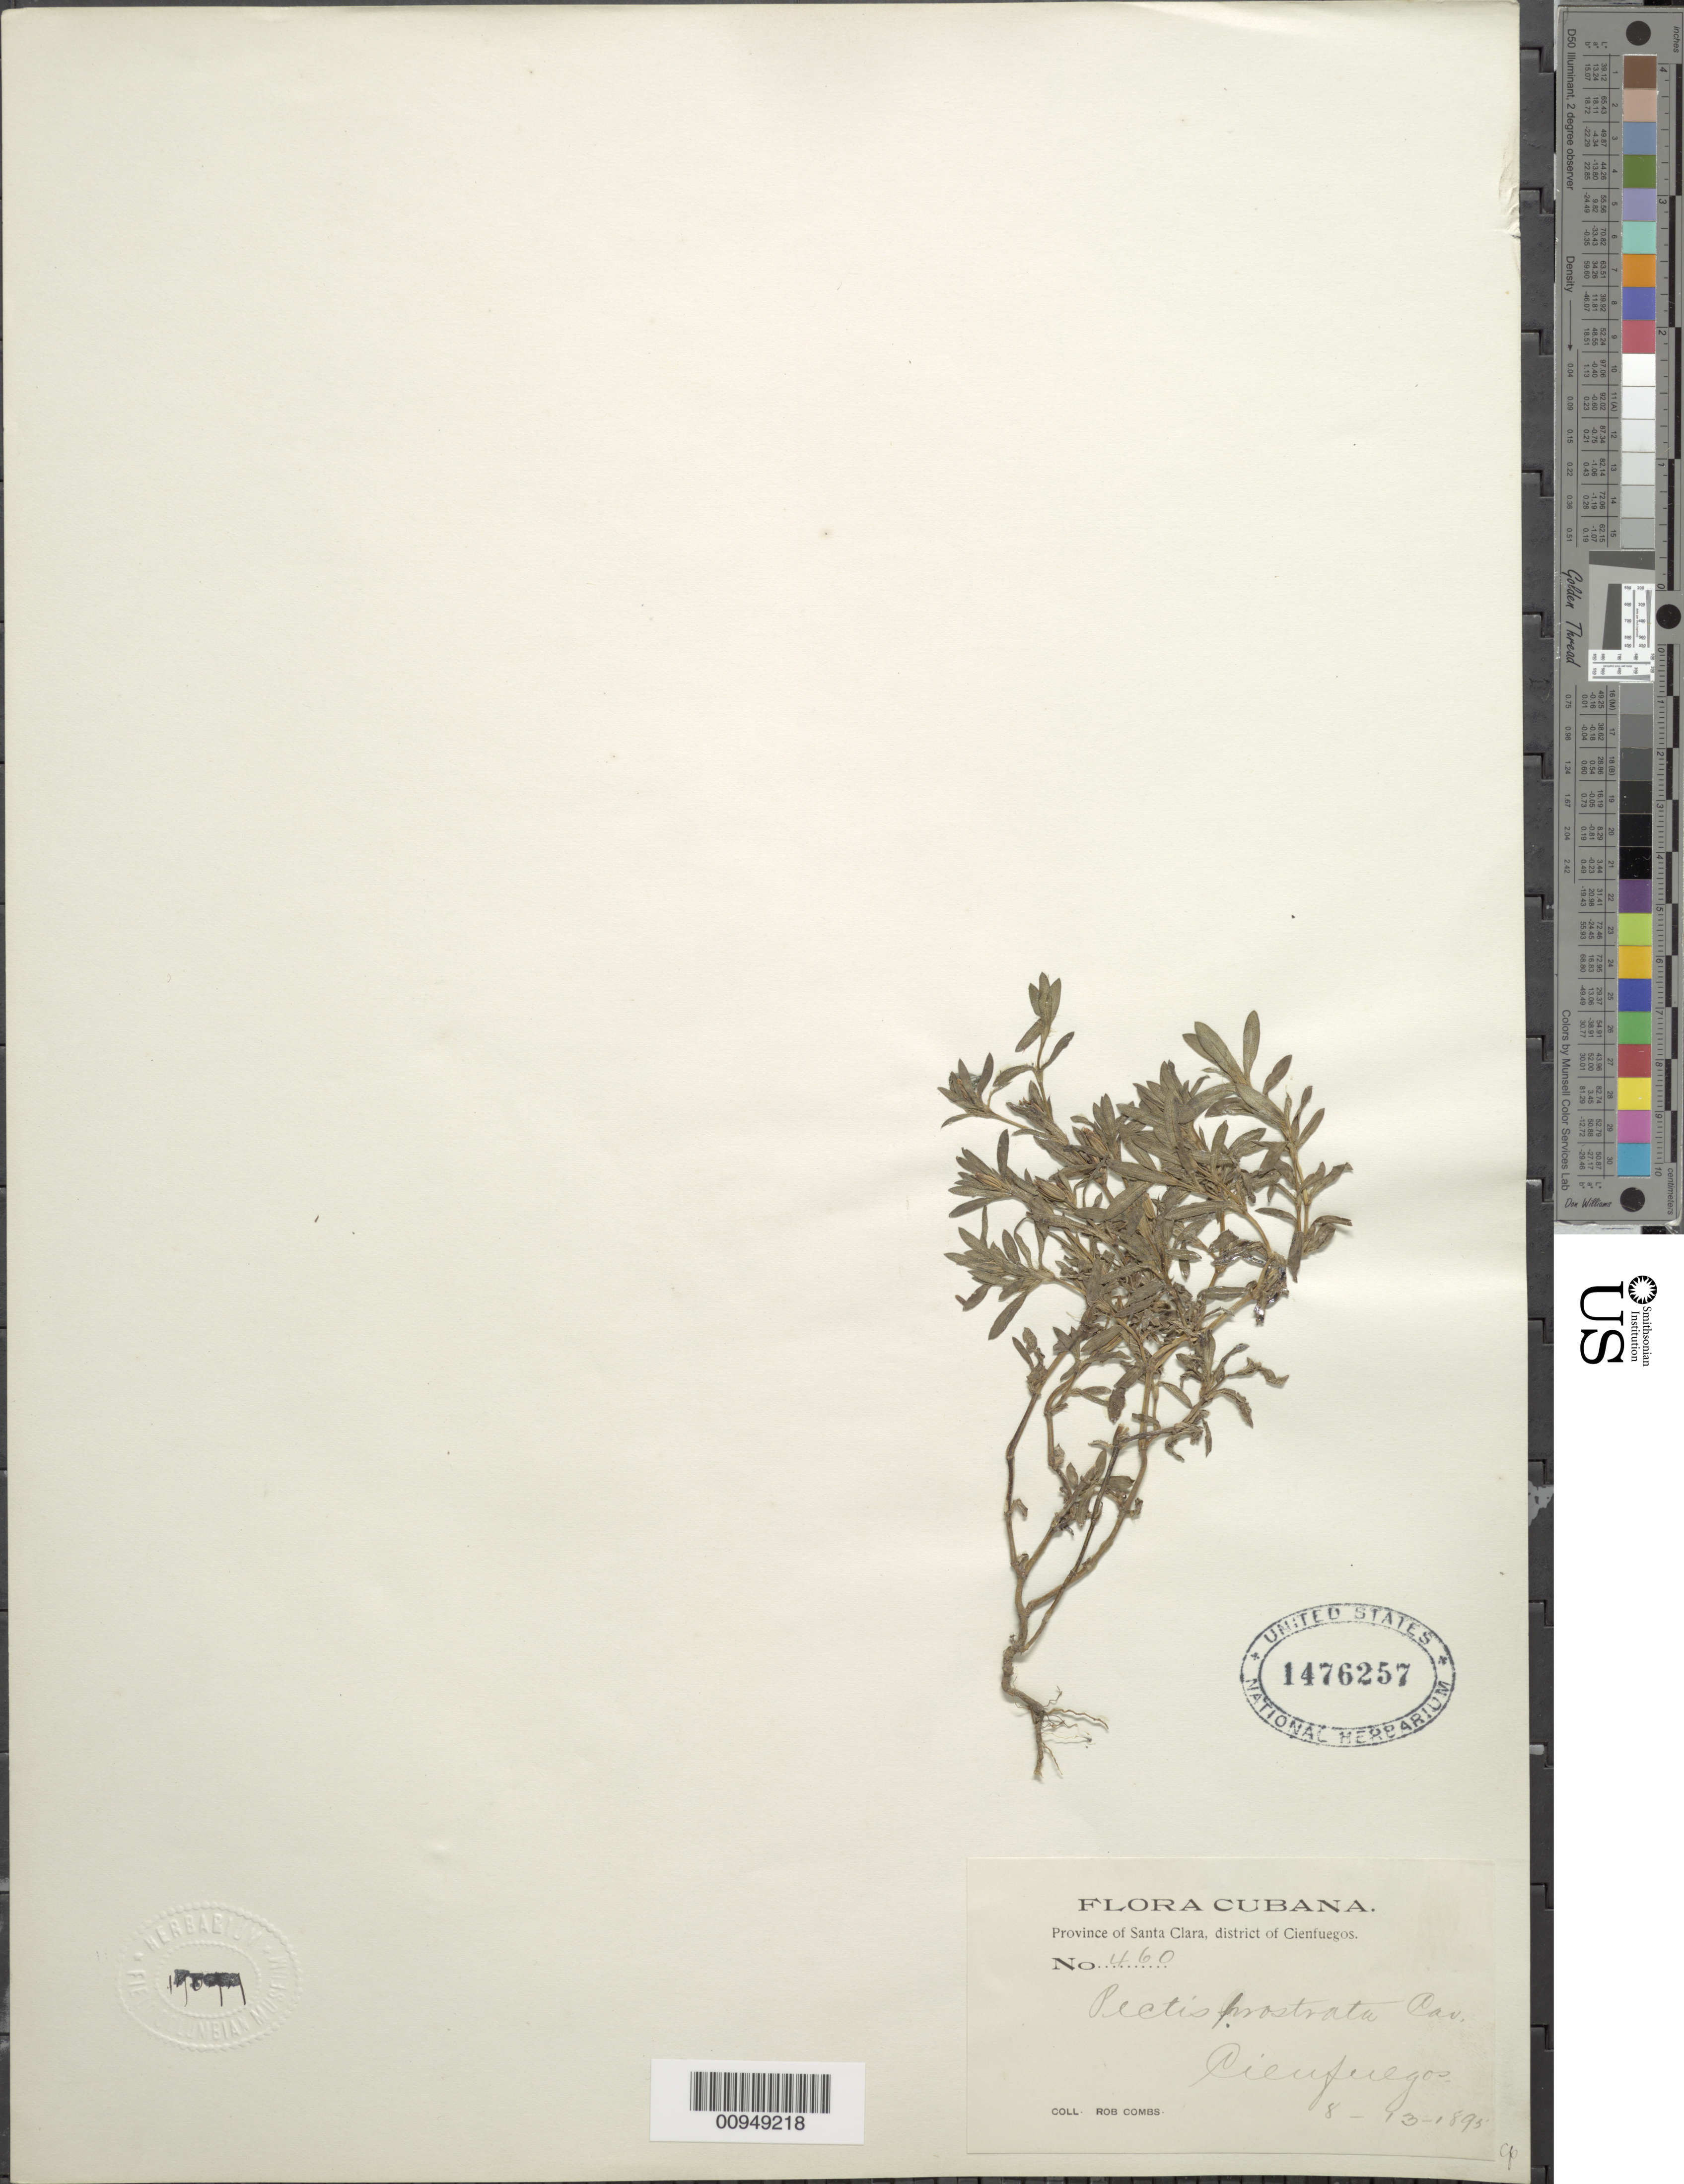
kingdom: Plantae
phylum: Tracheophyta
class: Magnoliopsida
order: Asterales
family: Asteraceae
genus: Pectis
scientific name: Pectis prostrata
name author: Cav.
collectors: R. Combs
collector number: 460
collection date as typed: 13 Aug 1895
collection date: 1895-08-13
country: Cuba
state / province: Las Villas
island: Cuba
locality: District of Cienfuegos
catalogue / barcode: US 1476257